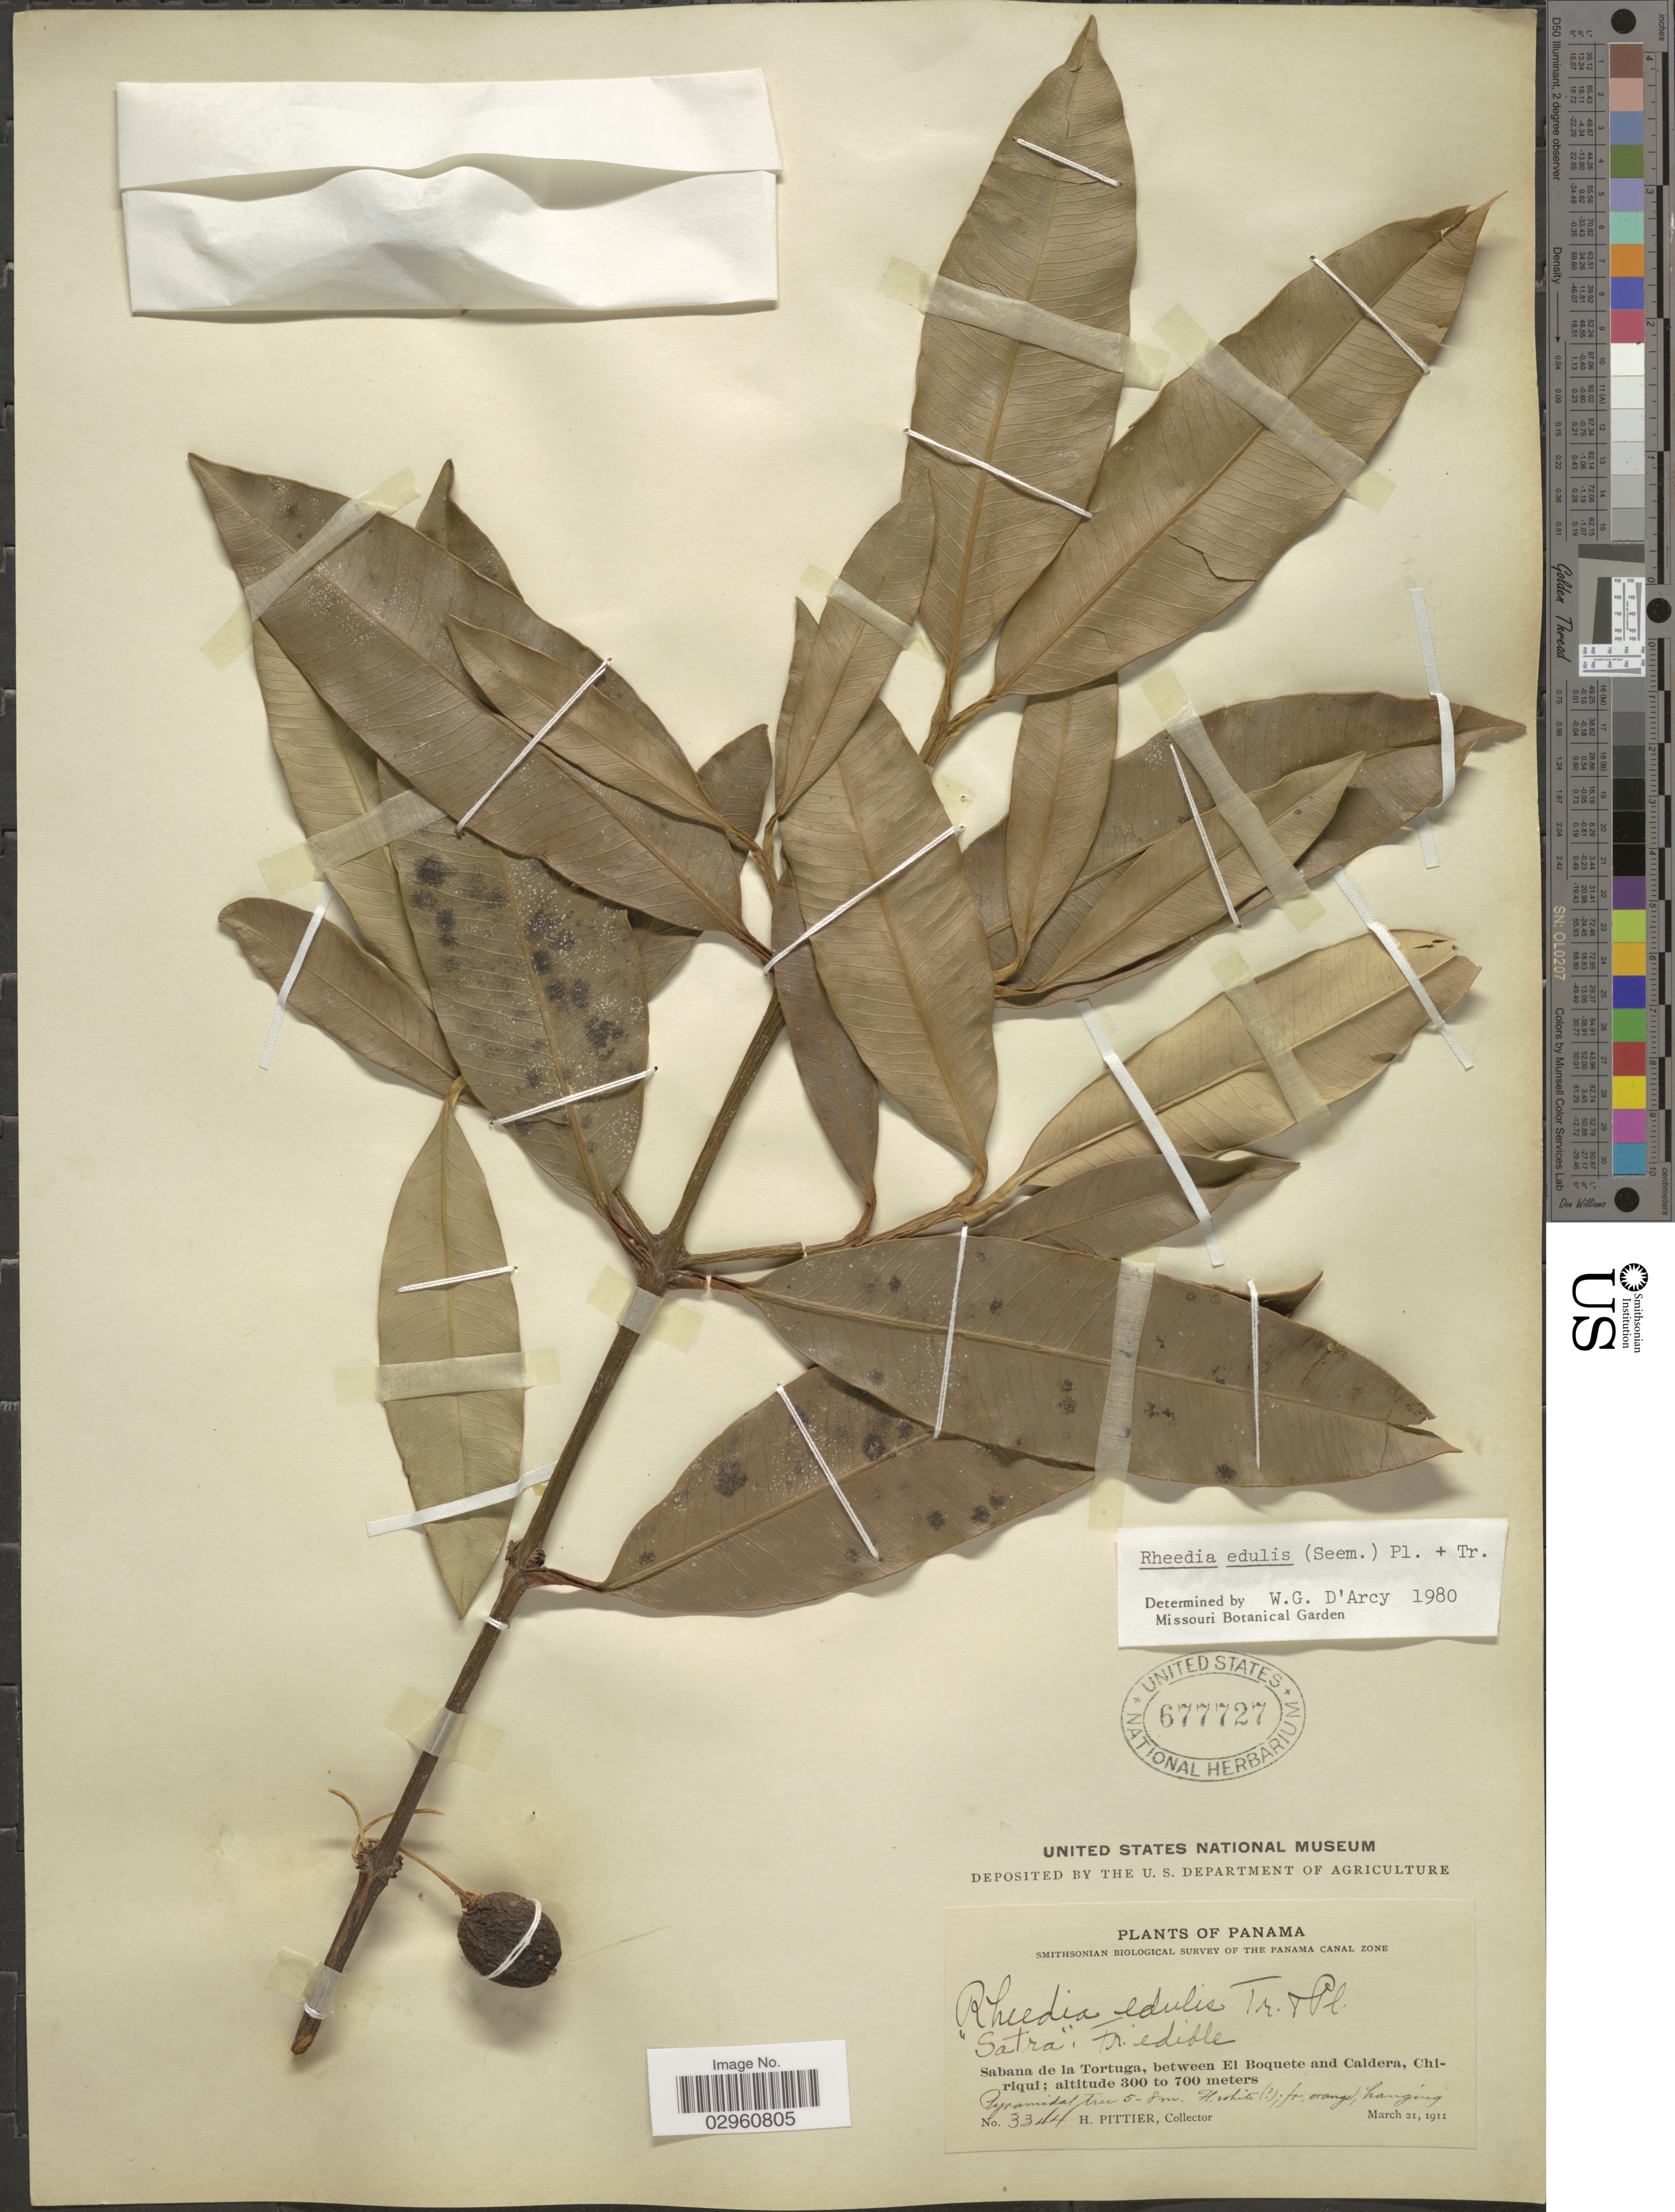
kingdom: Plantae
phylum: Tracheophyta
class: Magnoliopsida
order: Malpighiales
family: Clusiaceae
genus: Garcinia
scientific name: Garcinia intermedia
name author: (Pittier) Hammel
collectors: H. F. Pittier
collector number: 3344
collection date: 1911-03-21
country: Panama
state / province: Chiriqui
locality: Sabana de la Tortuga, between El Boquete and Caldera.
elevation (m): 300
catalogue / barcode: US 677727